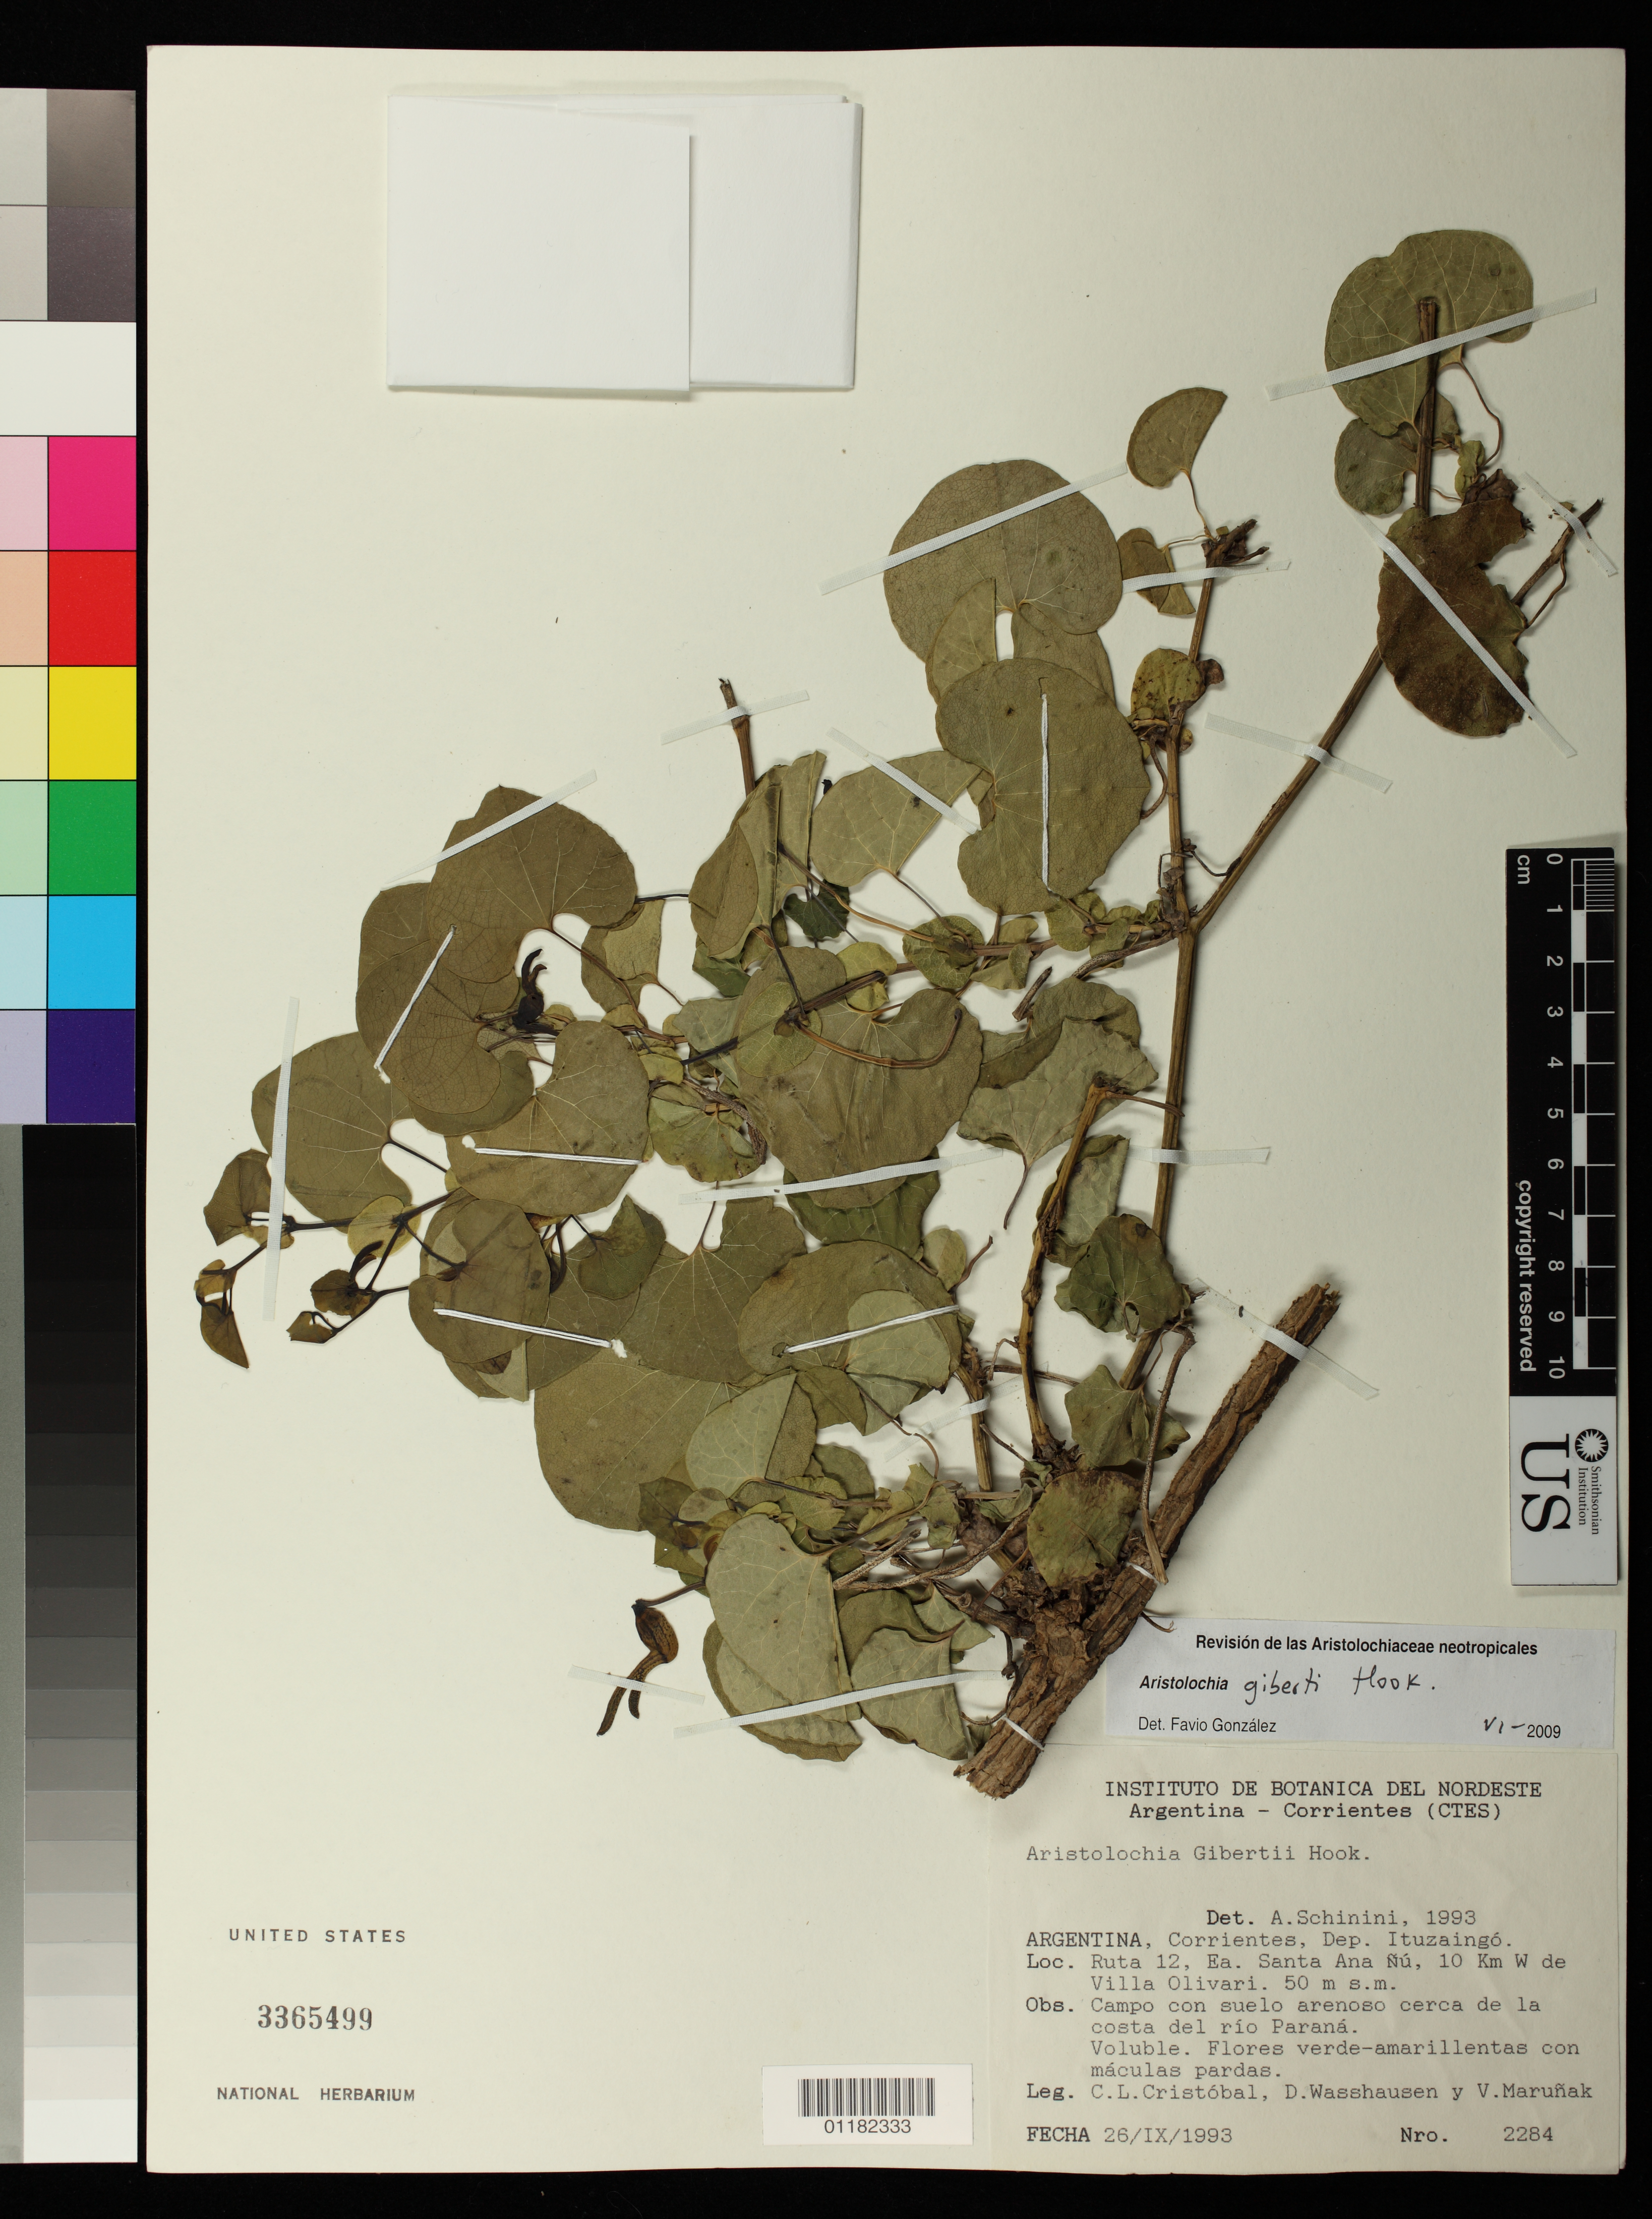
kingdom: Plantae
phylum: Tracheophyta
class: Magnoliopsida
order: Piperales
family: Aristolochiaceae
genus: Aristolochia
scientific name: Aristolochia gibertii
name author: Hook.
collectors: C. L. Cristóbal, D. C. Wasshausen & V. Marunak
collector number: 2284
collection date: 1993-09-26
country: Argentina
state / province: Corrientes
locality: Dept. Ituzaingo. Ruta 12, Ea. Santa Ana Nu, 10km W de Villa Olivari. Campo con suelo arenoso cerca de la costa del rio Paraná.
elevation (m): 50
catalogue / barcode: US 3365499